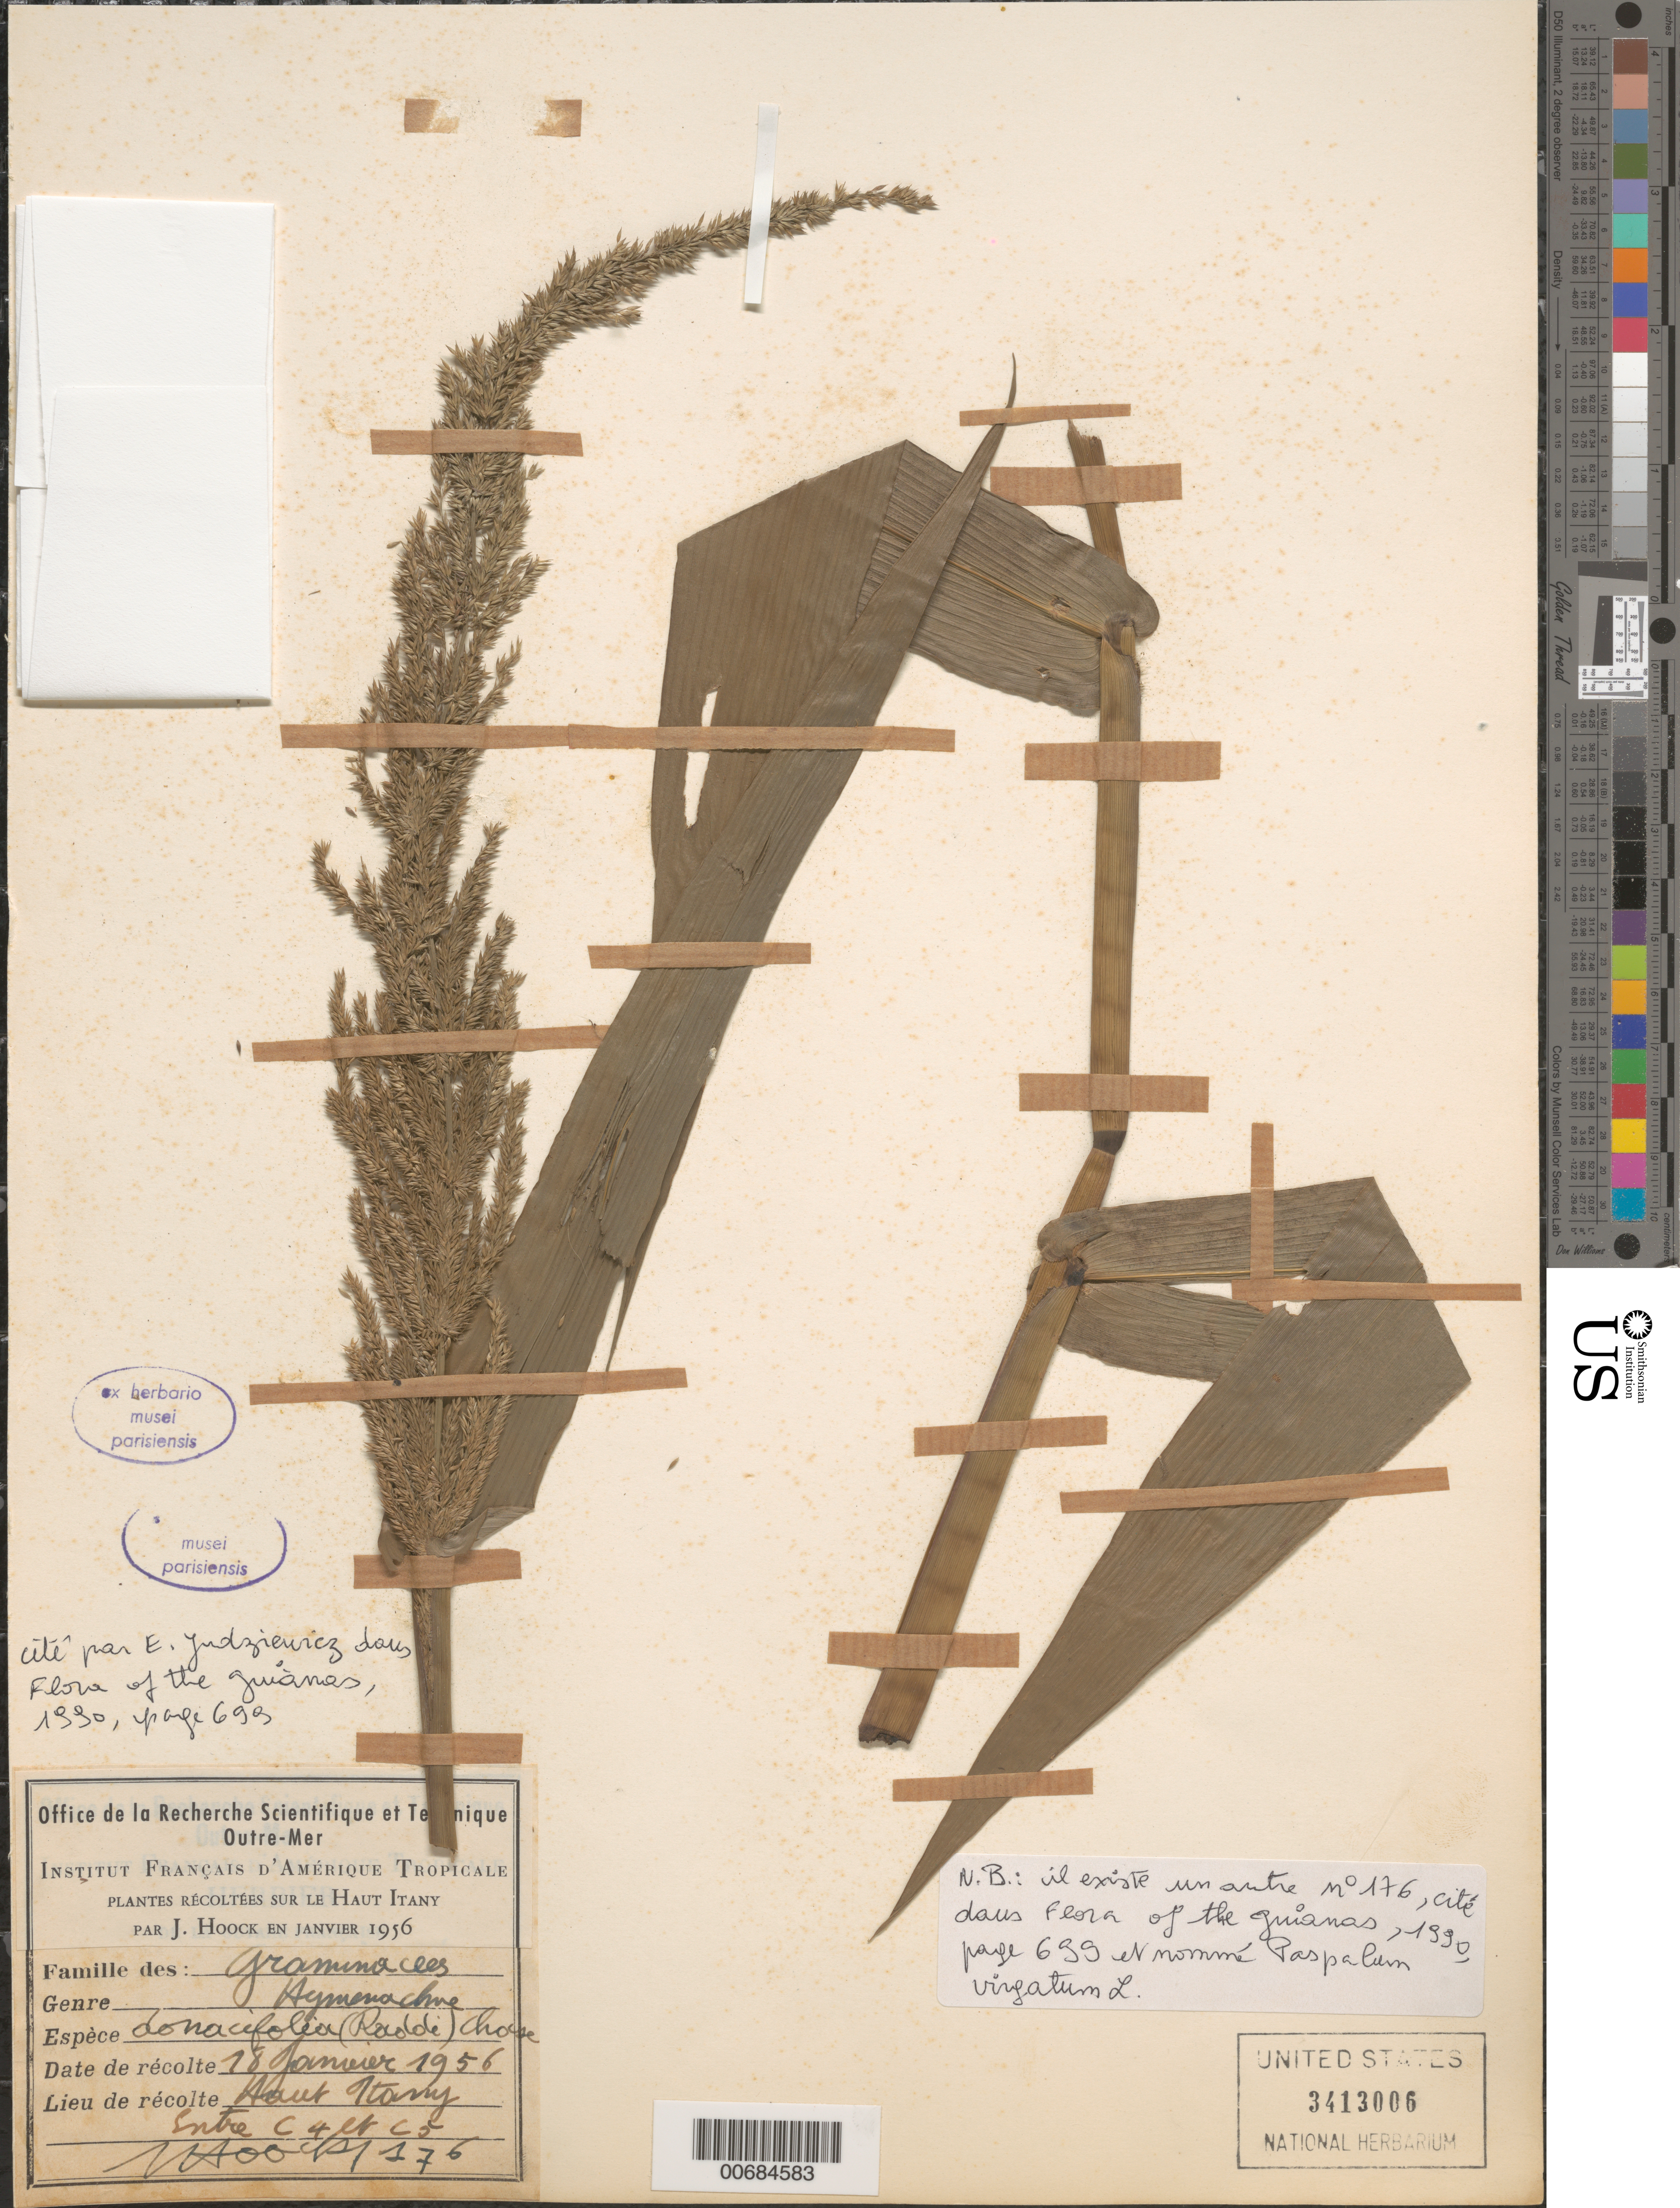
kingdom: Plantae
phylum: Tracheophyta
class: Liliopsida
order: Poales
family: Poaceae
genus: Hymenachne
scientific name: Hymenachne donacifolia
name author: (Raddi) Chase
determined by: Judziewicz, E. J.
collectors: J. Hoock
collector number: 176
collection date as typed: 18-Jan-56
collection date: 1956-01-18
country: French Guiana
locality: Haut Litany, entre C4 et C5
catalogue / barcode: US 3413006